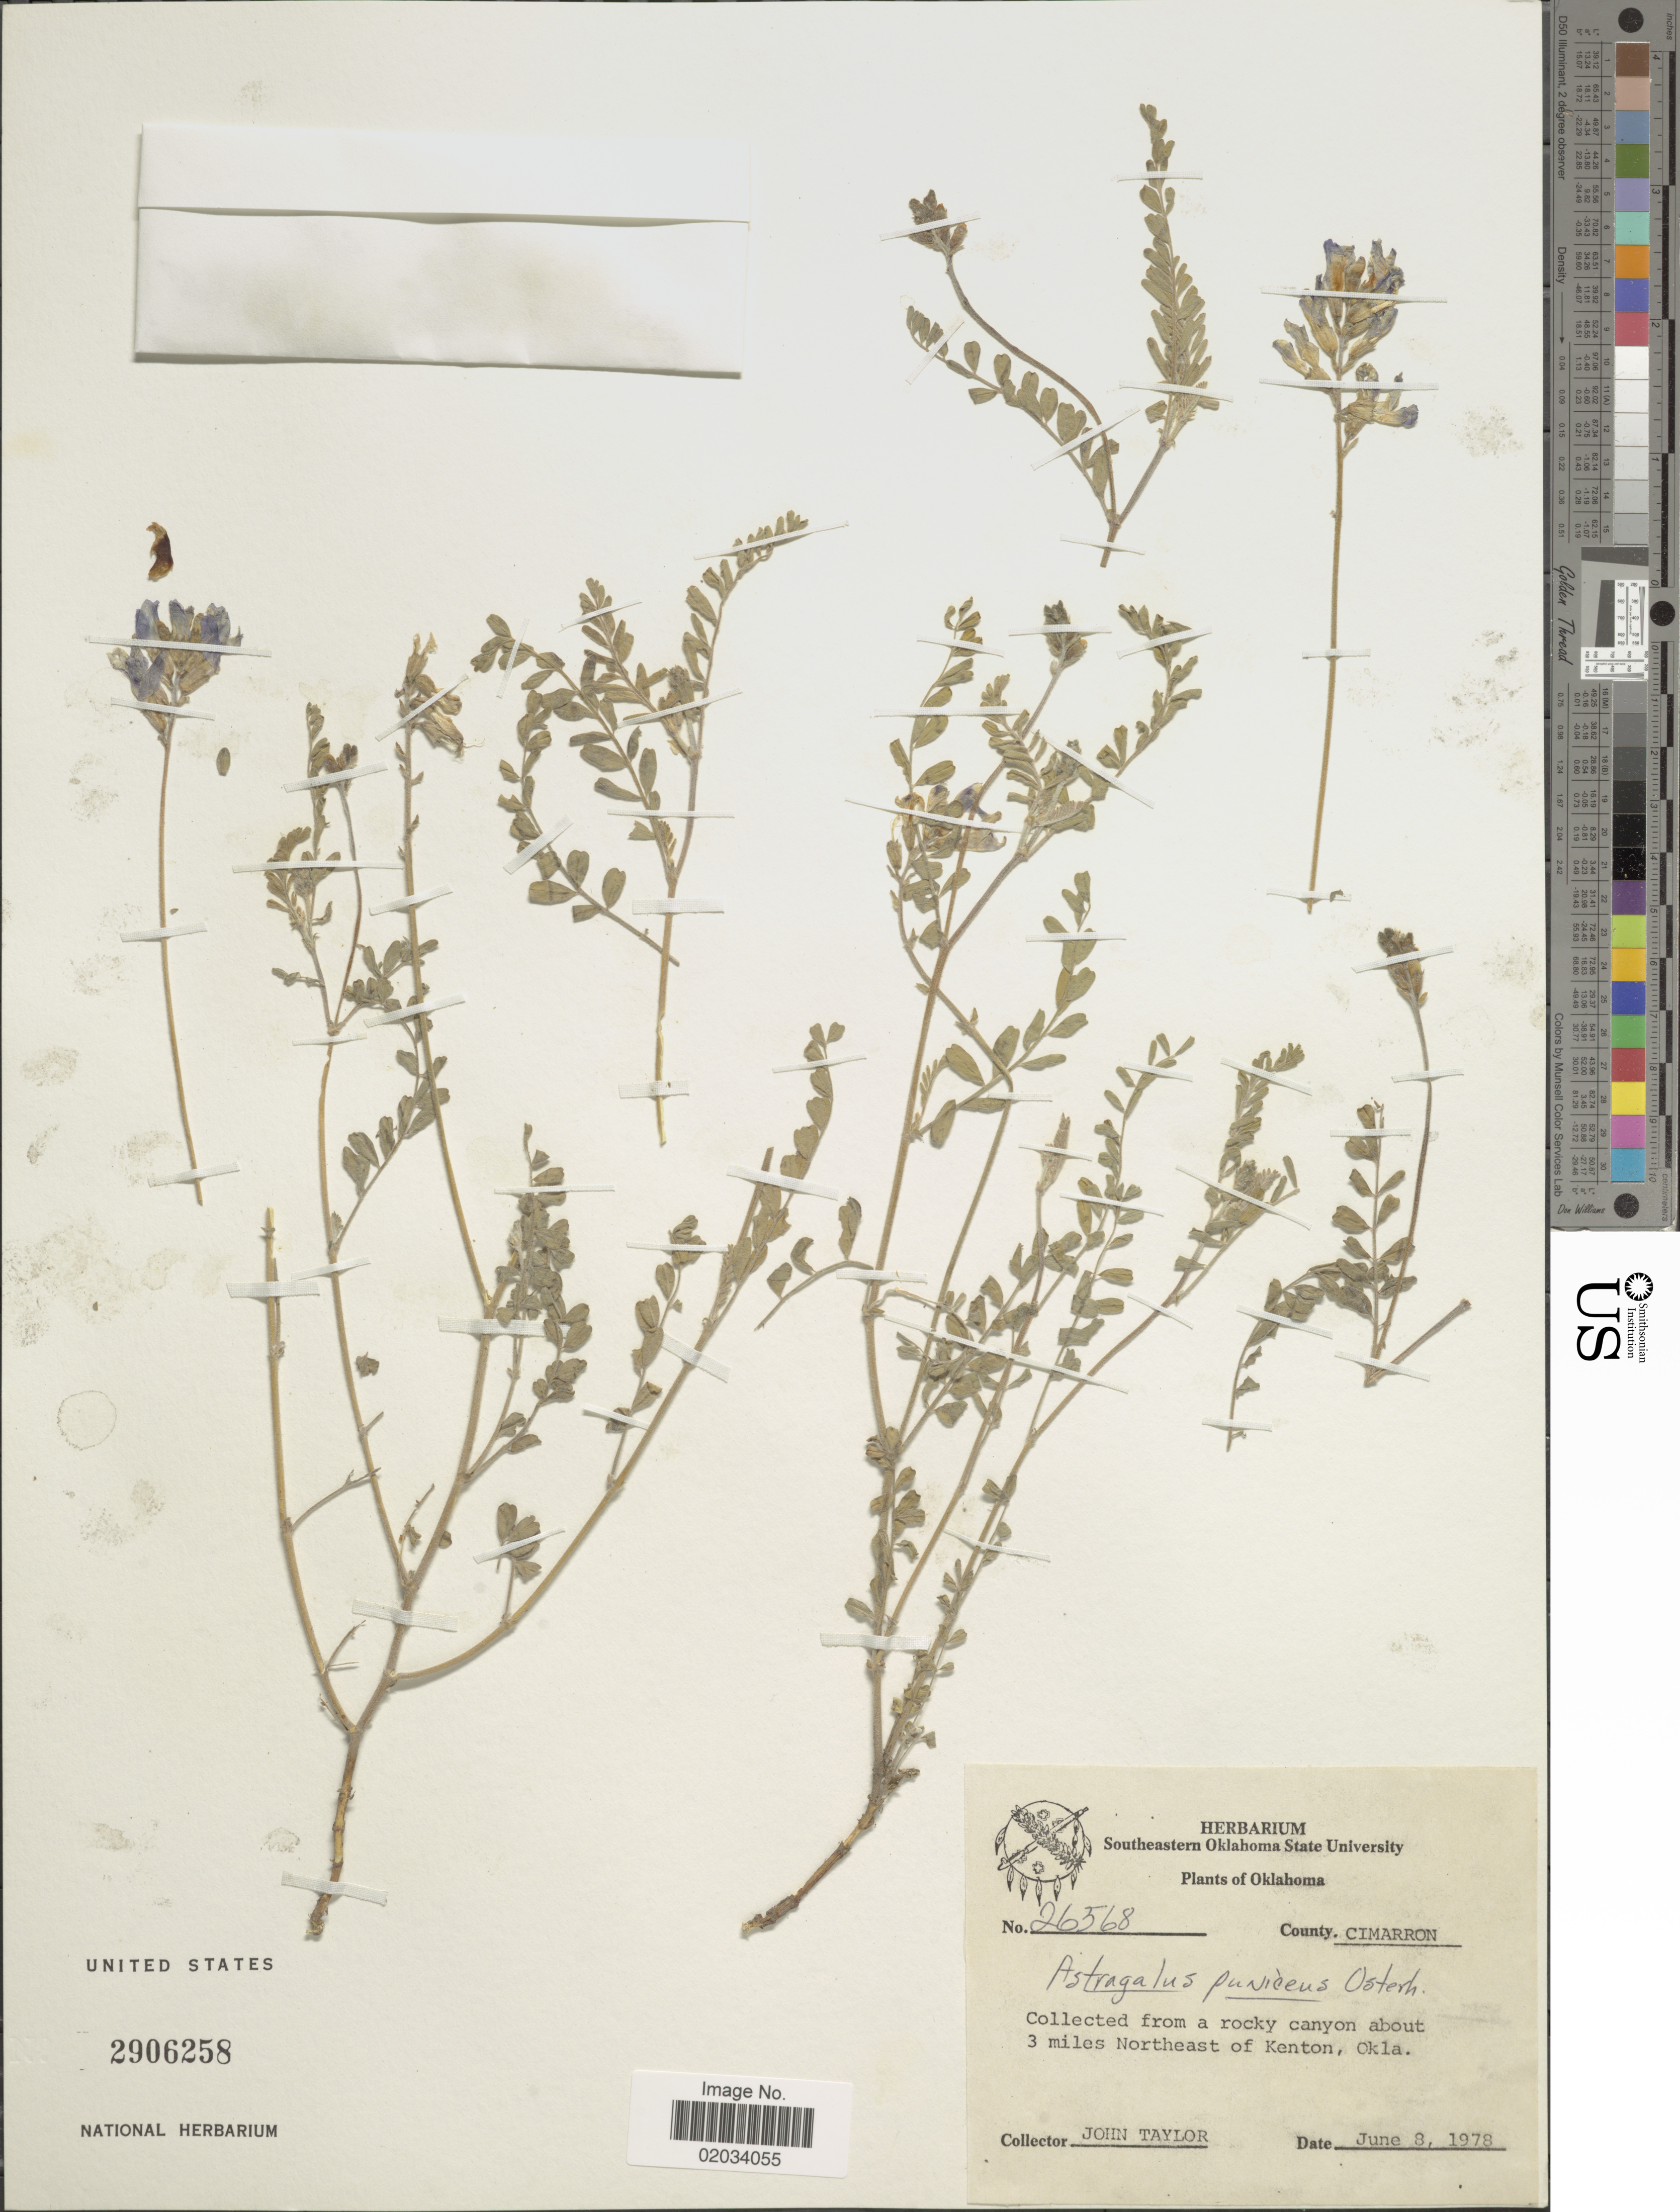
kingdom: Plantae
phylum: Tracheophyta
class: Magnoliopsida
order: Fabales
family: Fabaceae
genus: Astragalus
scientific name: Astragalus puniceus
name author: Osterh.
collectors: J. Taylor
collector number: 26568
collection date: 1978-06-08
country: United States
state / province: Oklahoma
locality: County Cimarron. 3 miles Northeast of Kenton, Okla.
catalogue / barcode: US 2906258